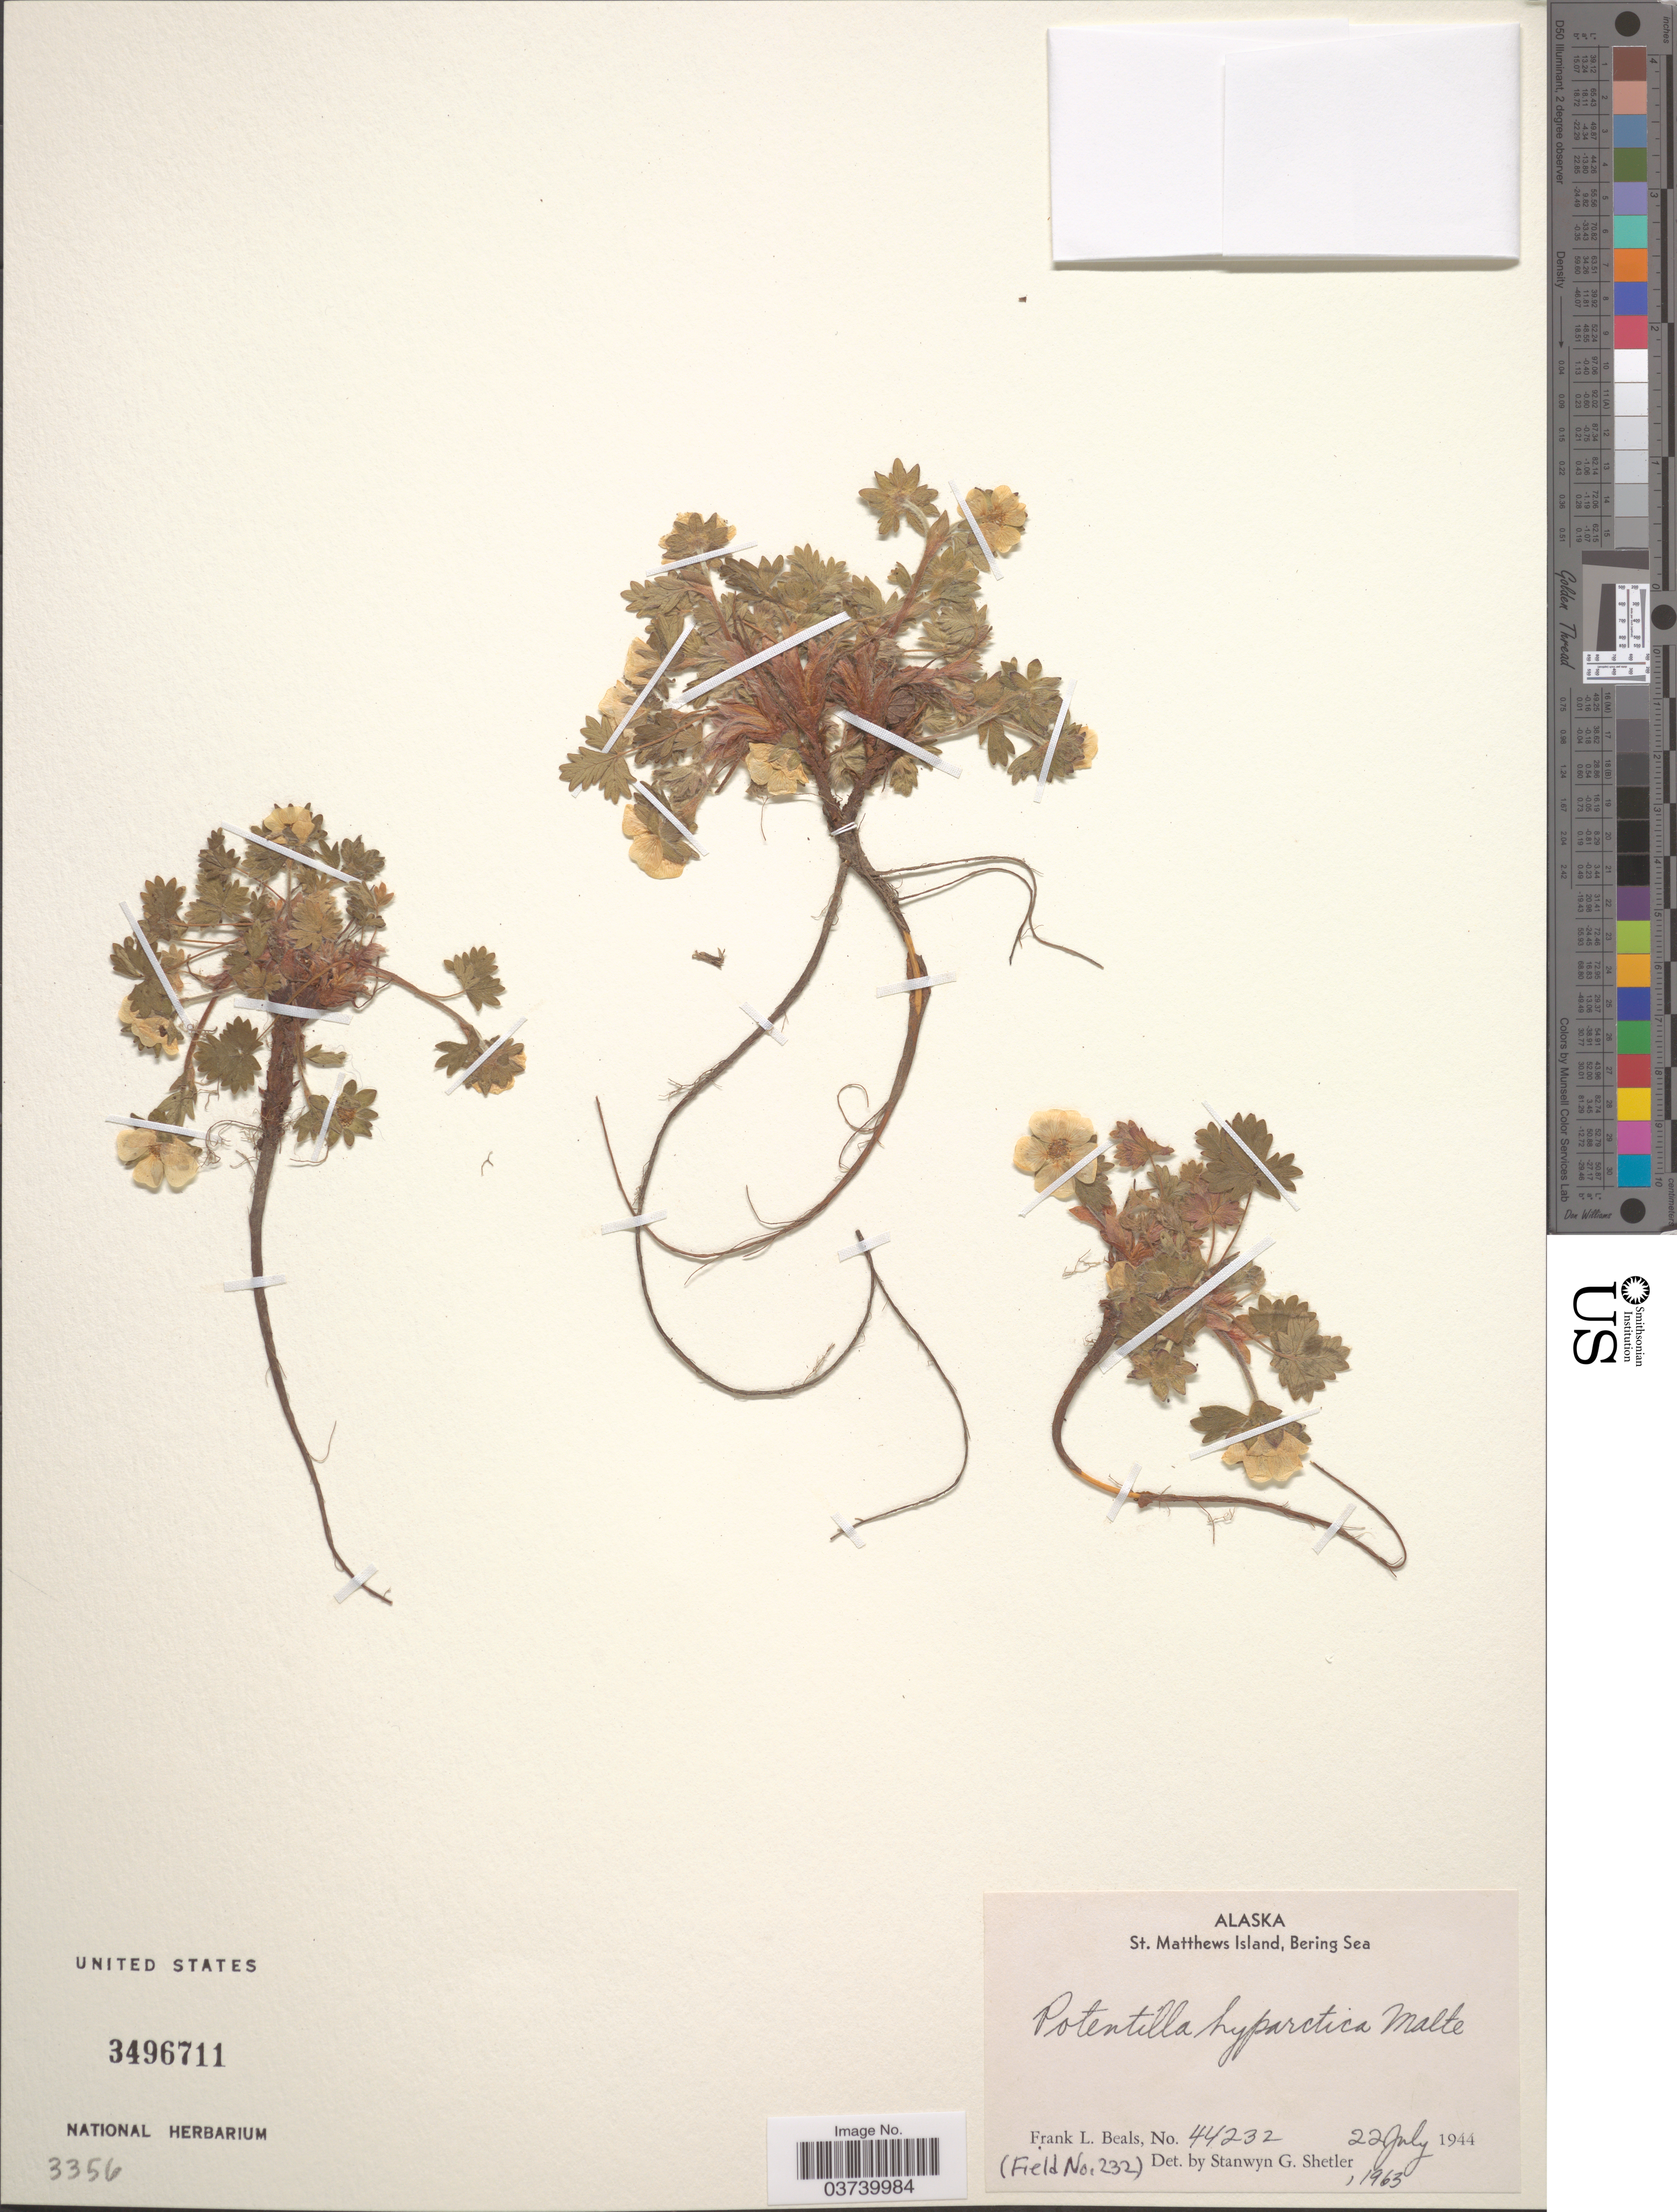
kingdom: Plantae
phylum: Tracheophyta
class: Magnoliopsida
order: Rosales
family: Rosaceae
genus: Potentilla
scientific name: Potentilla hyparctica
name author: Malte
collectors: F. Beals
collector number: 44232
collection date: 1944-07-22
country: United States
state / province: Alaska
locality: St. Matthews Island, Bering Sea.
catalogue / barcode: US 3496711